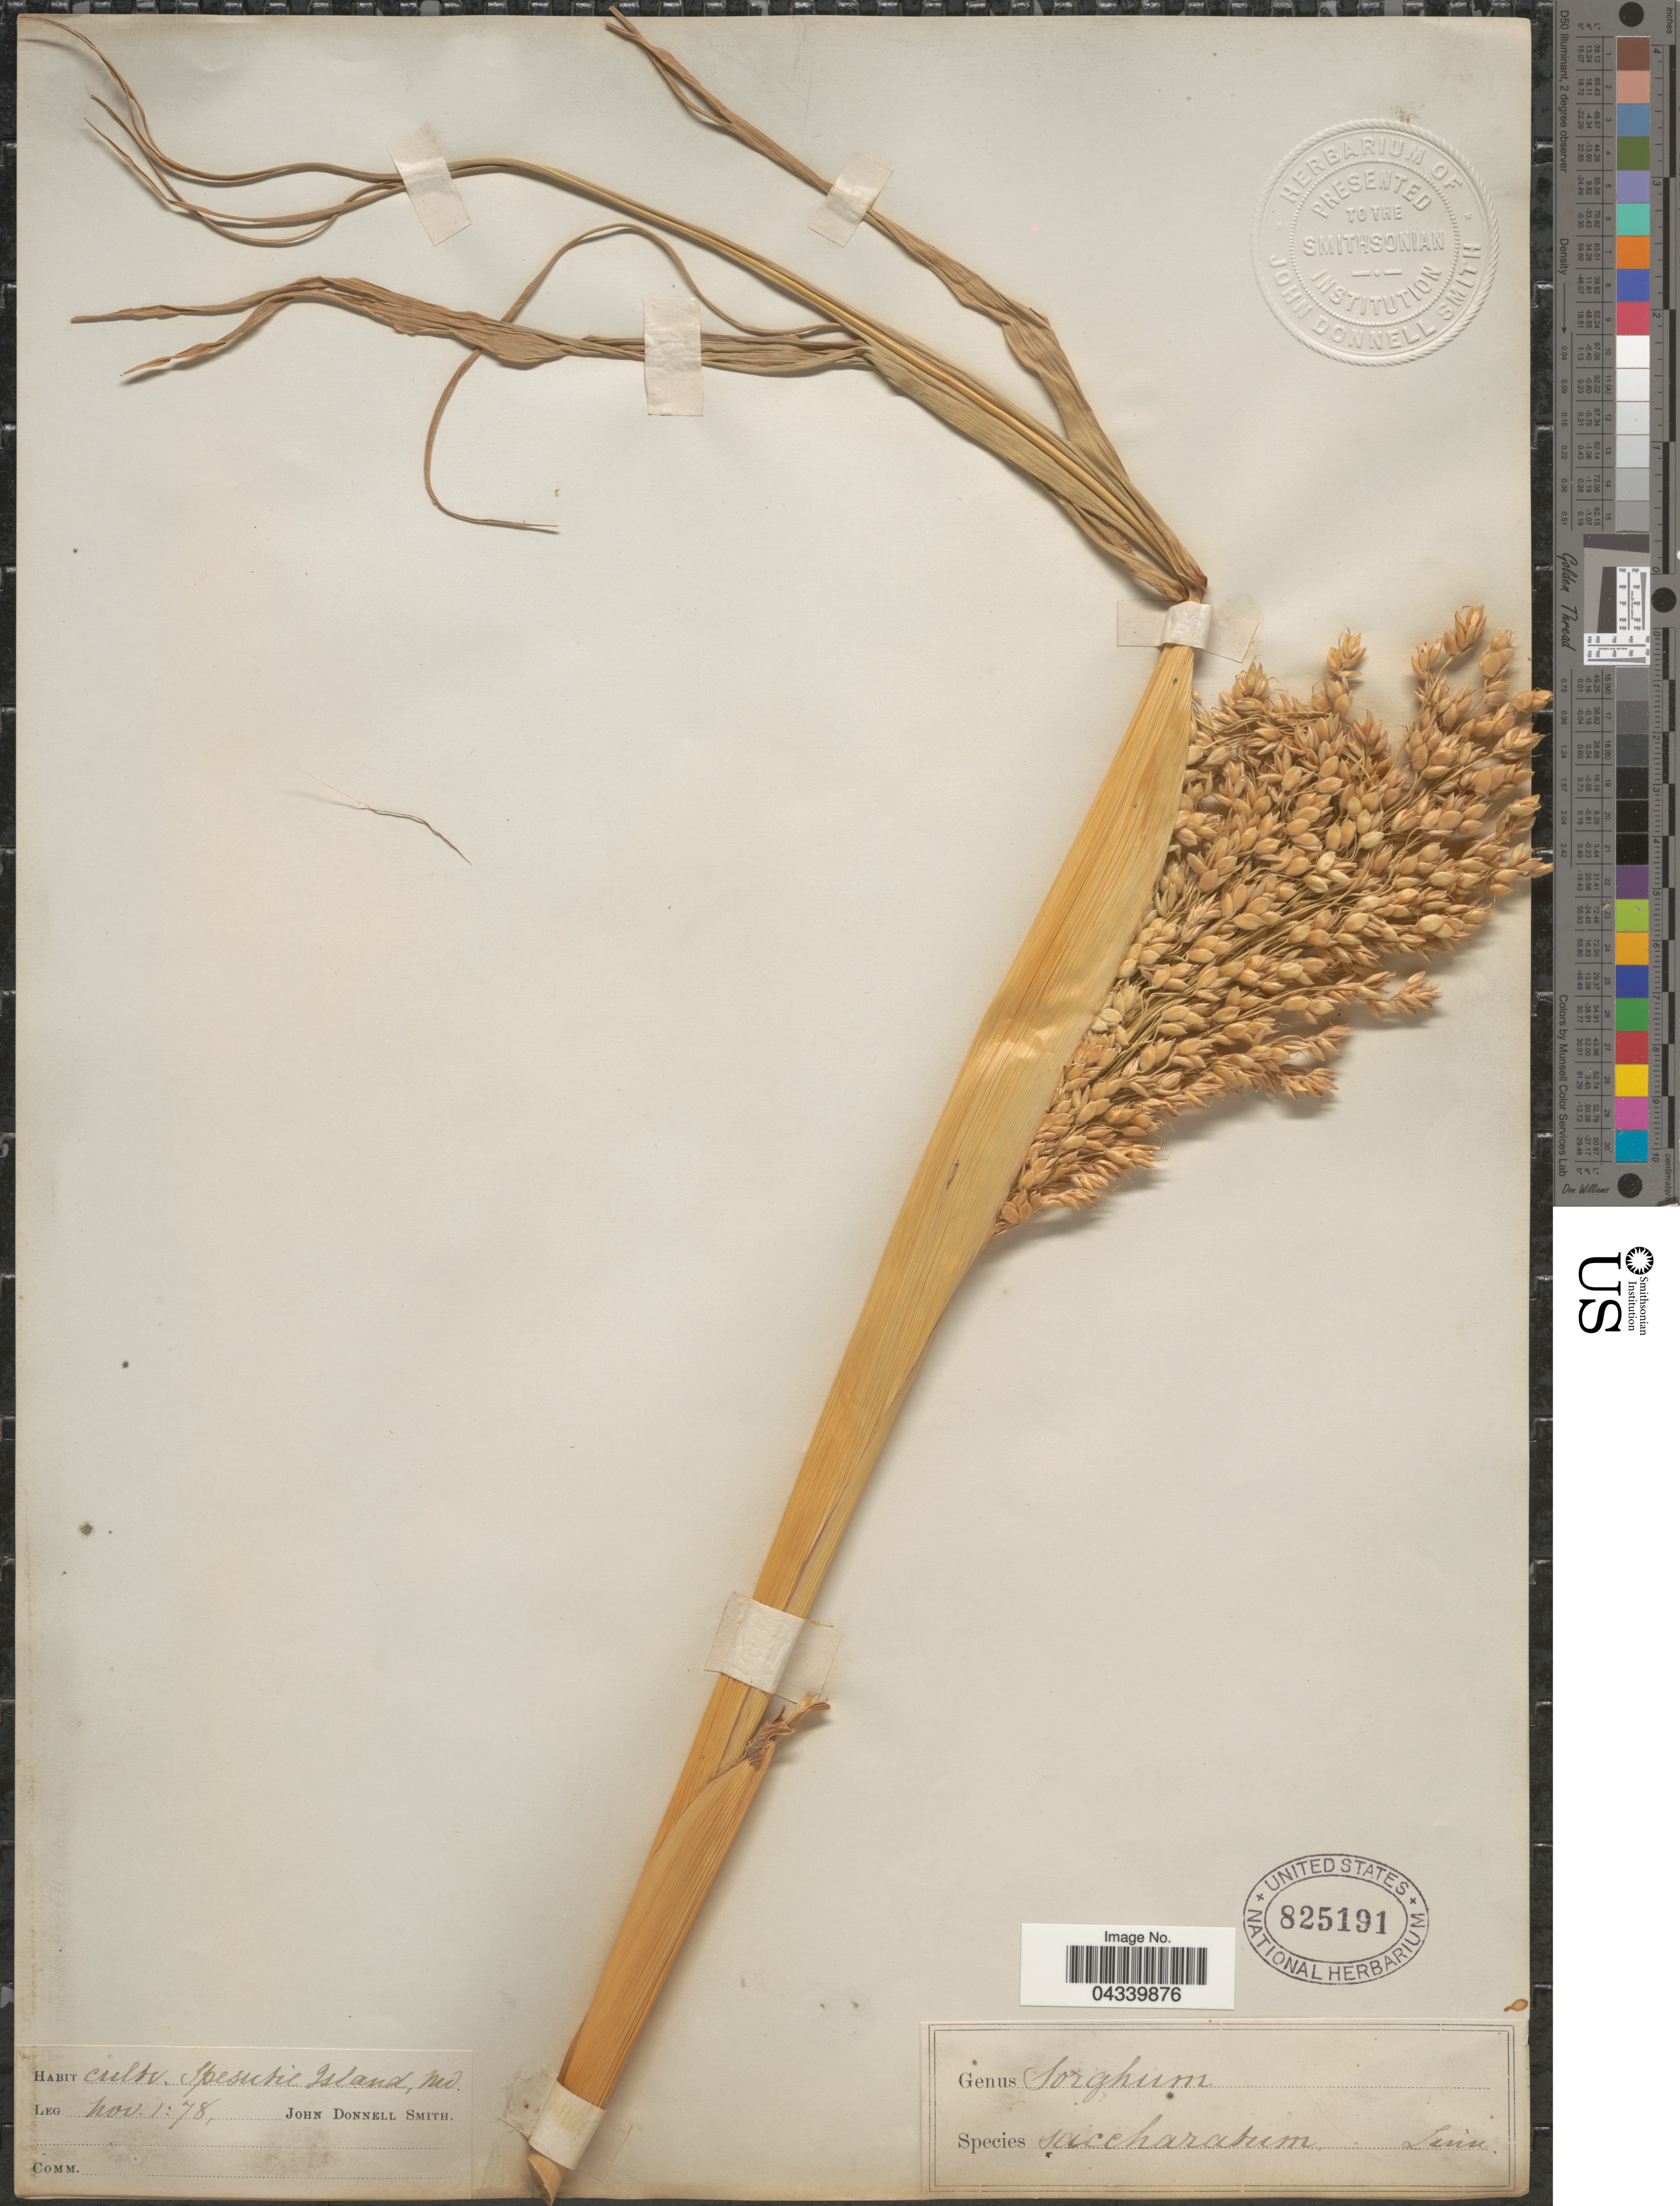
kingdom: Plantae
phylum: Tracheophyta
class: Liliopsida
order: Poales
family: Poaceae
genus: Sorghum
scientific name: Sorghum bicolor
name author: (L.) Moench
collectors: J. Donnell Smith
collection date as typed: Transcribed d/m/y: 1/11/78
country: United States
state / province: Maryland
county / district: Harford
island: Spesutie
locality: Cult. Spesutie Island.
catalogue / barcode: US 825191